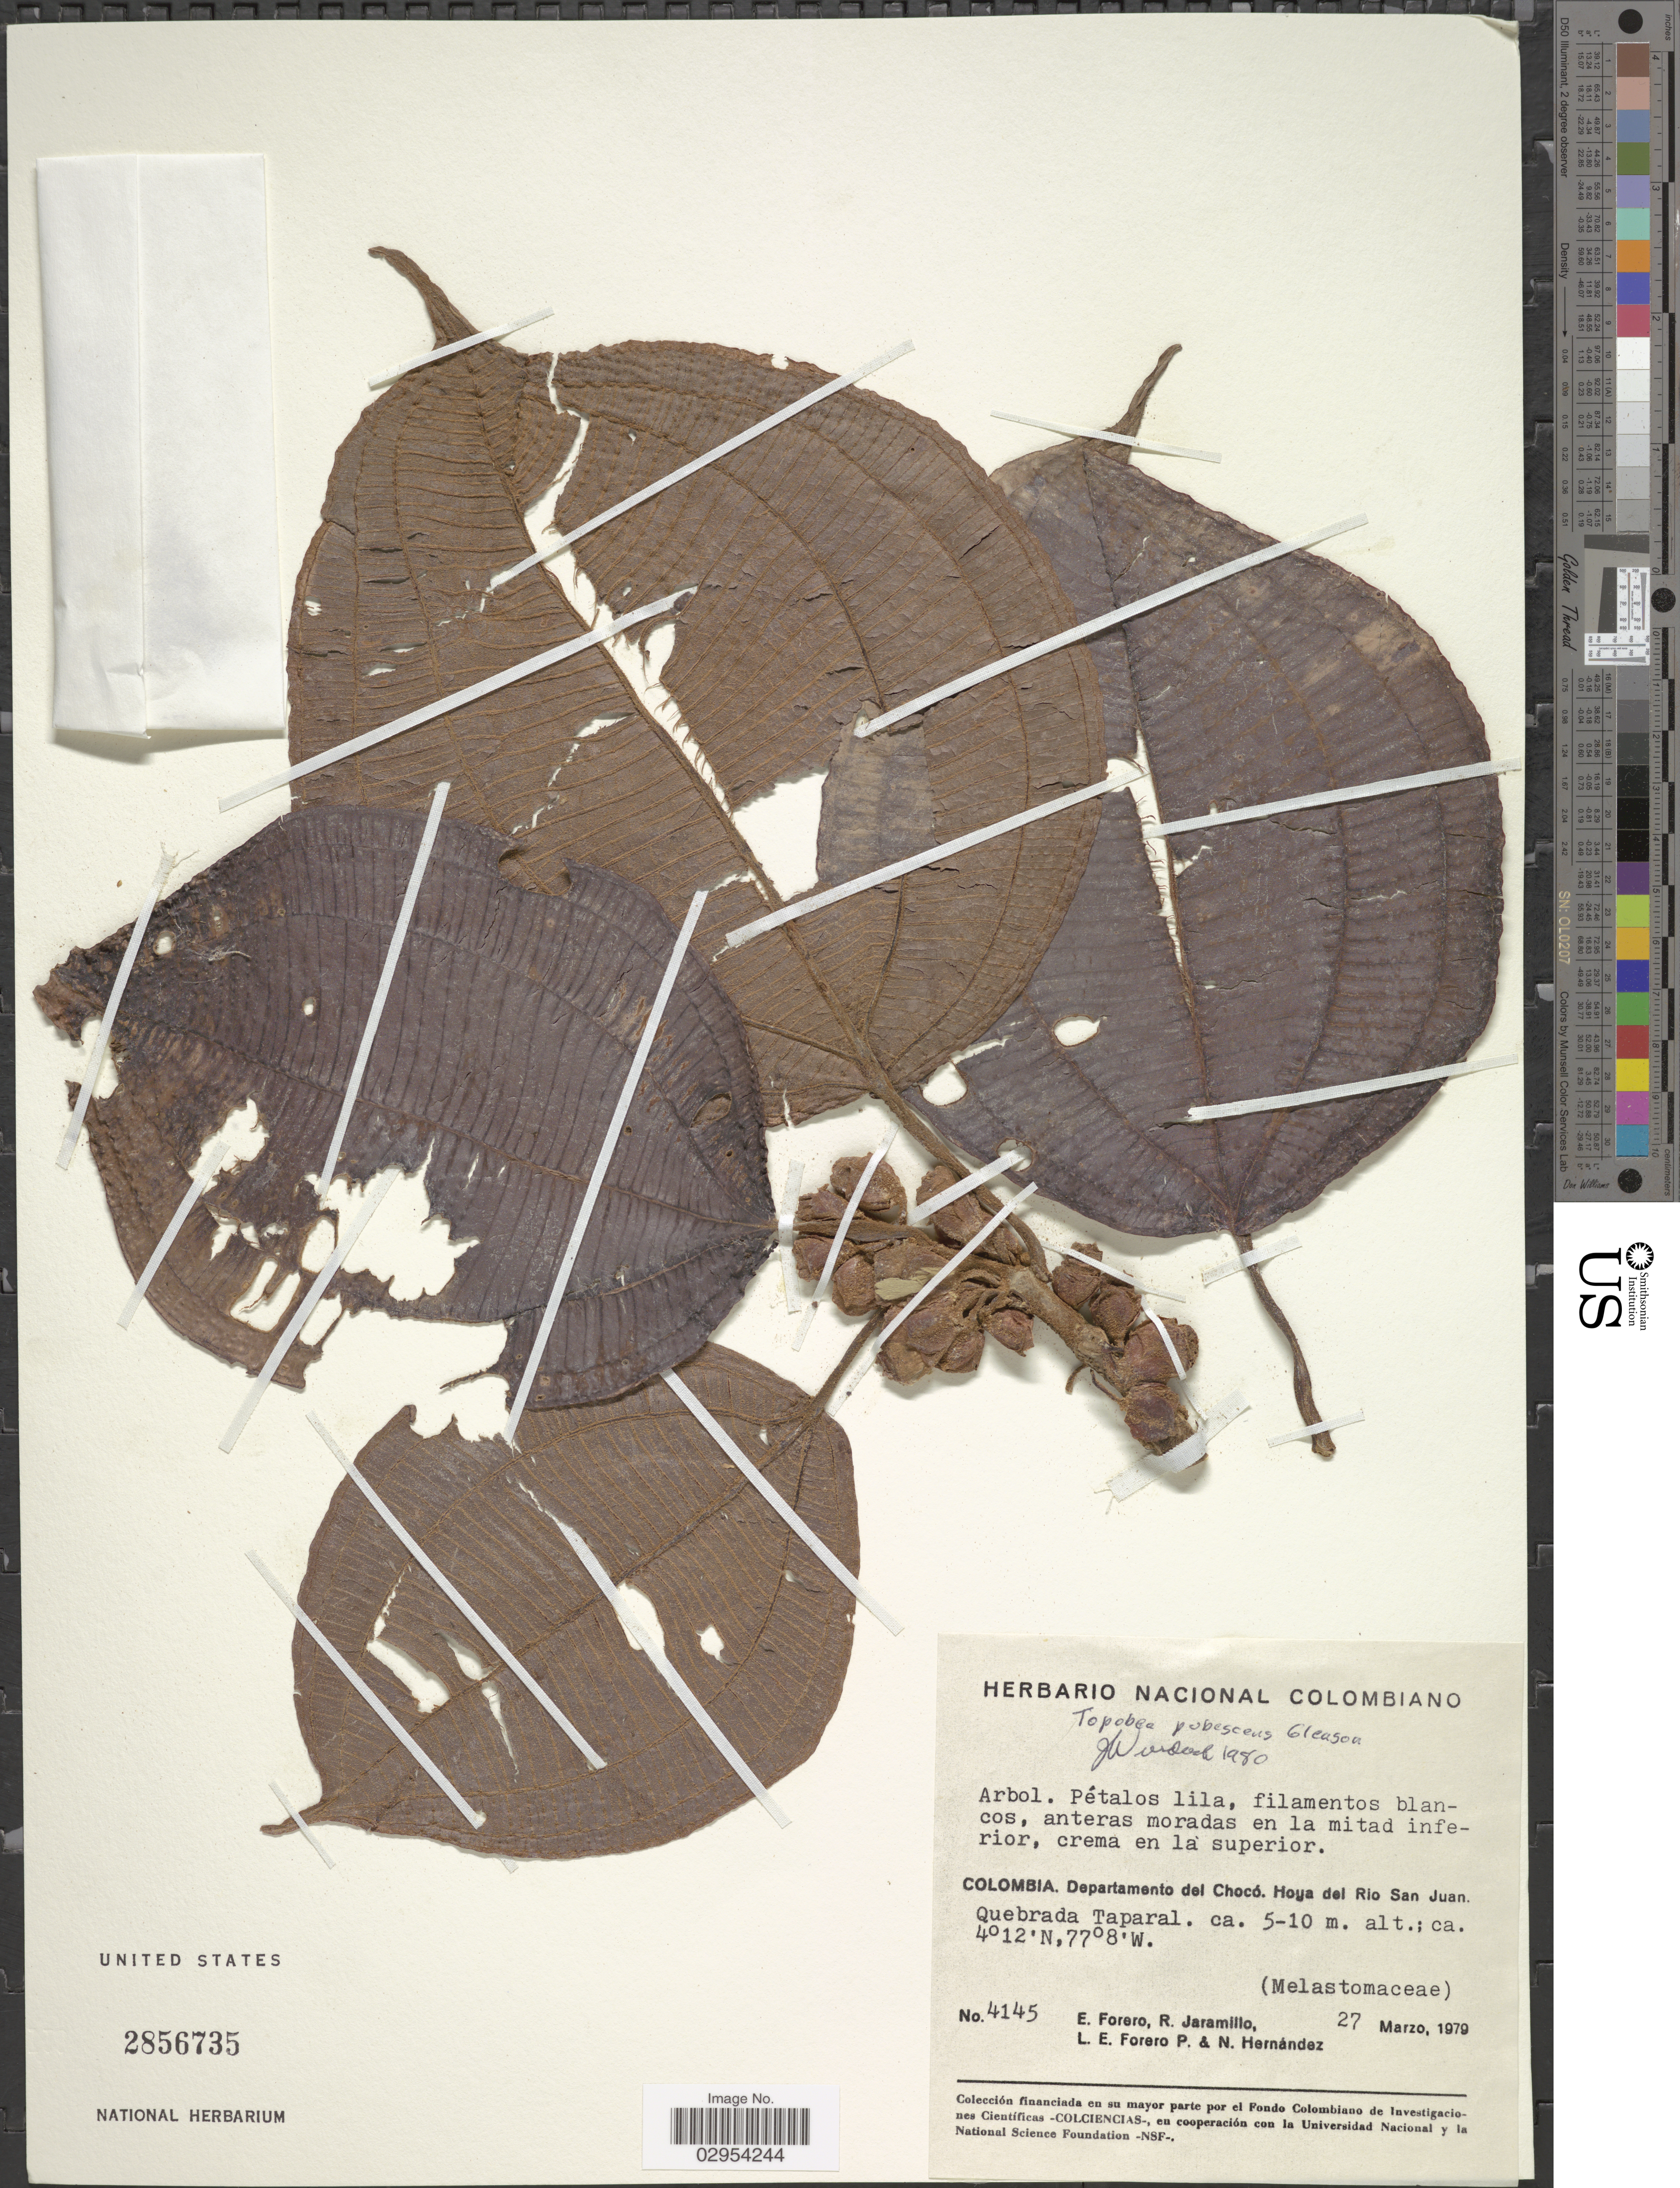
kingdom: Plantae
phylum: Tracheophyta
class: Magnoliopsida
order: Myrtales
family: Melastomataceae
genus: Topobea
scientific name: Topobea pubescens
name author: Gleason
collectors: E. Forero, R. Jaramillo, L. E. Forero & N. Hernandez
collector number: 4145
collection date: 1979-03-27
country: Colombia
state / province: Chocó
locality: Departamento del Chocó. Hoya del Rio San Juan. Quebrada Taparal.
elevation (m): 5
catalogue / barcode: US 2856735